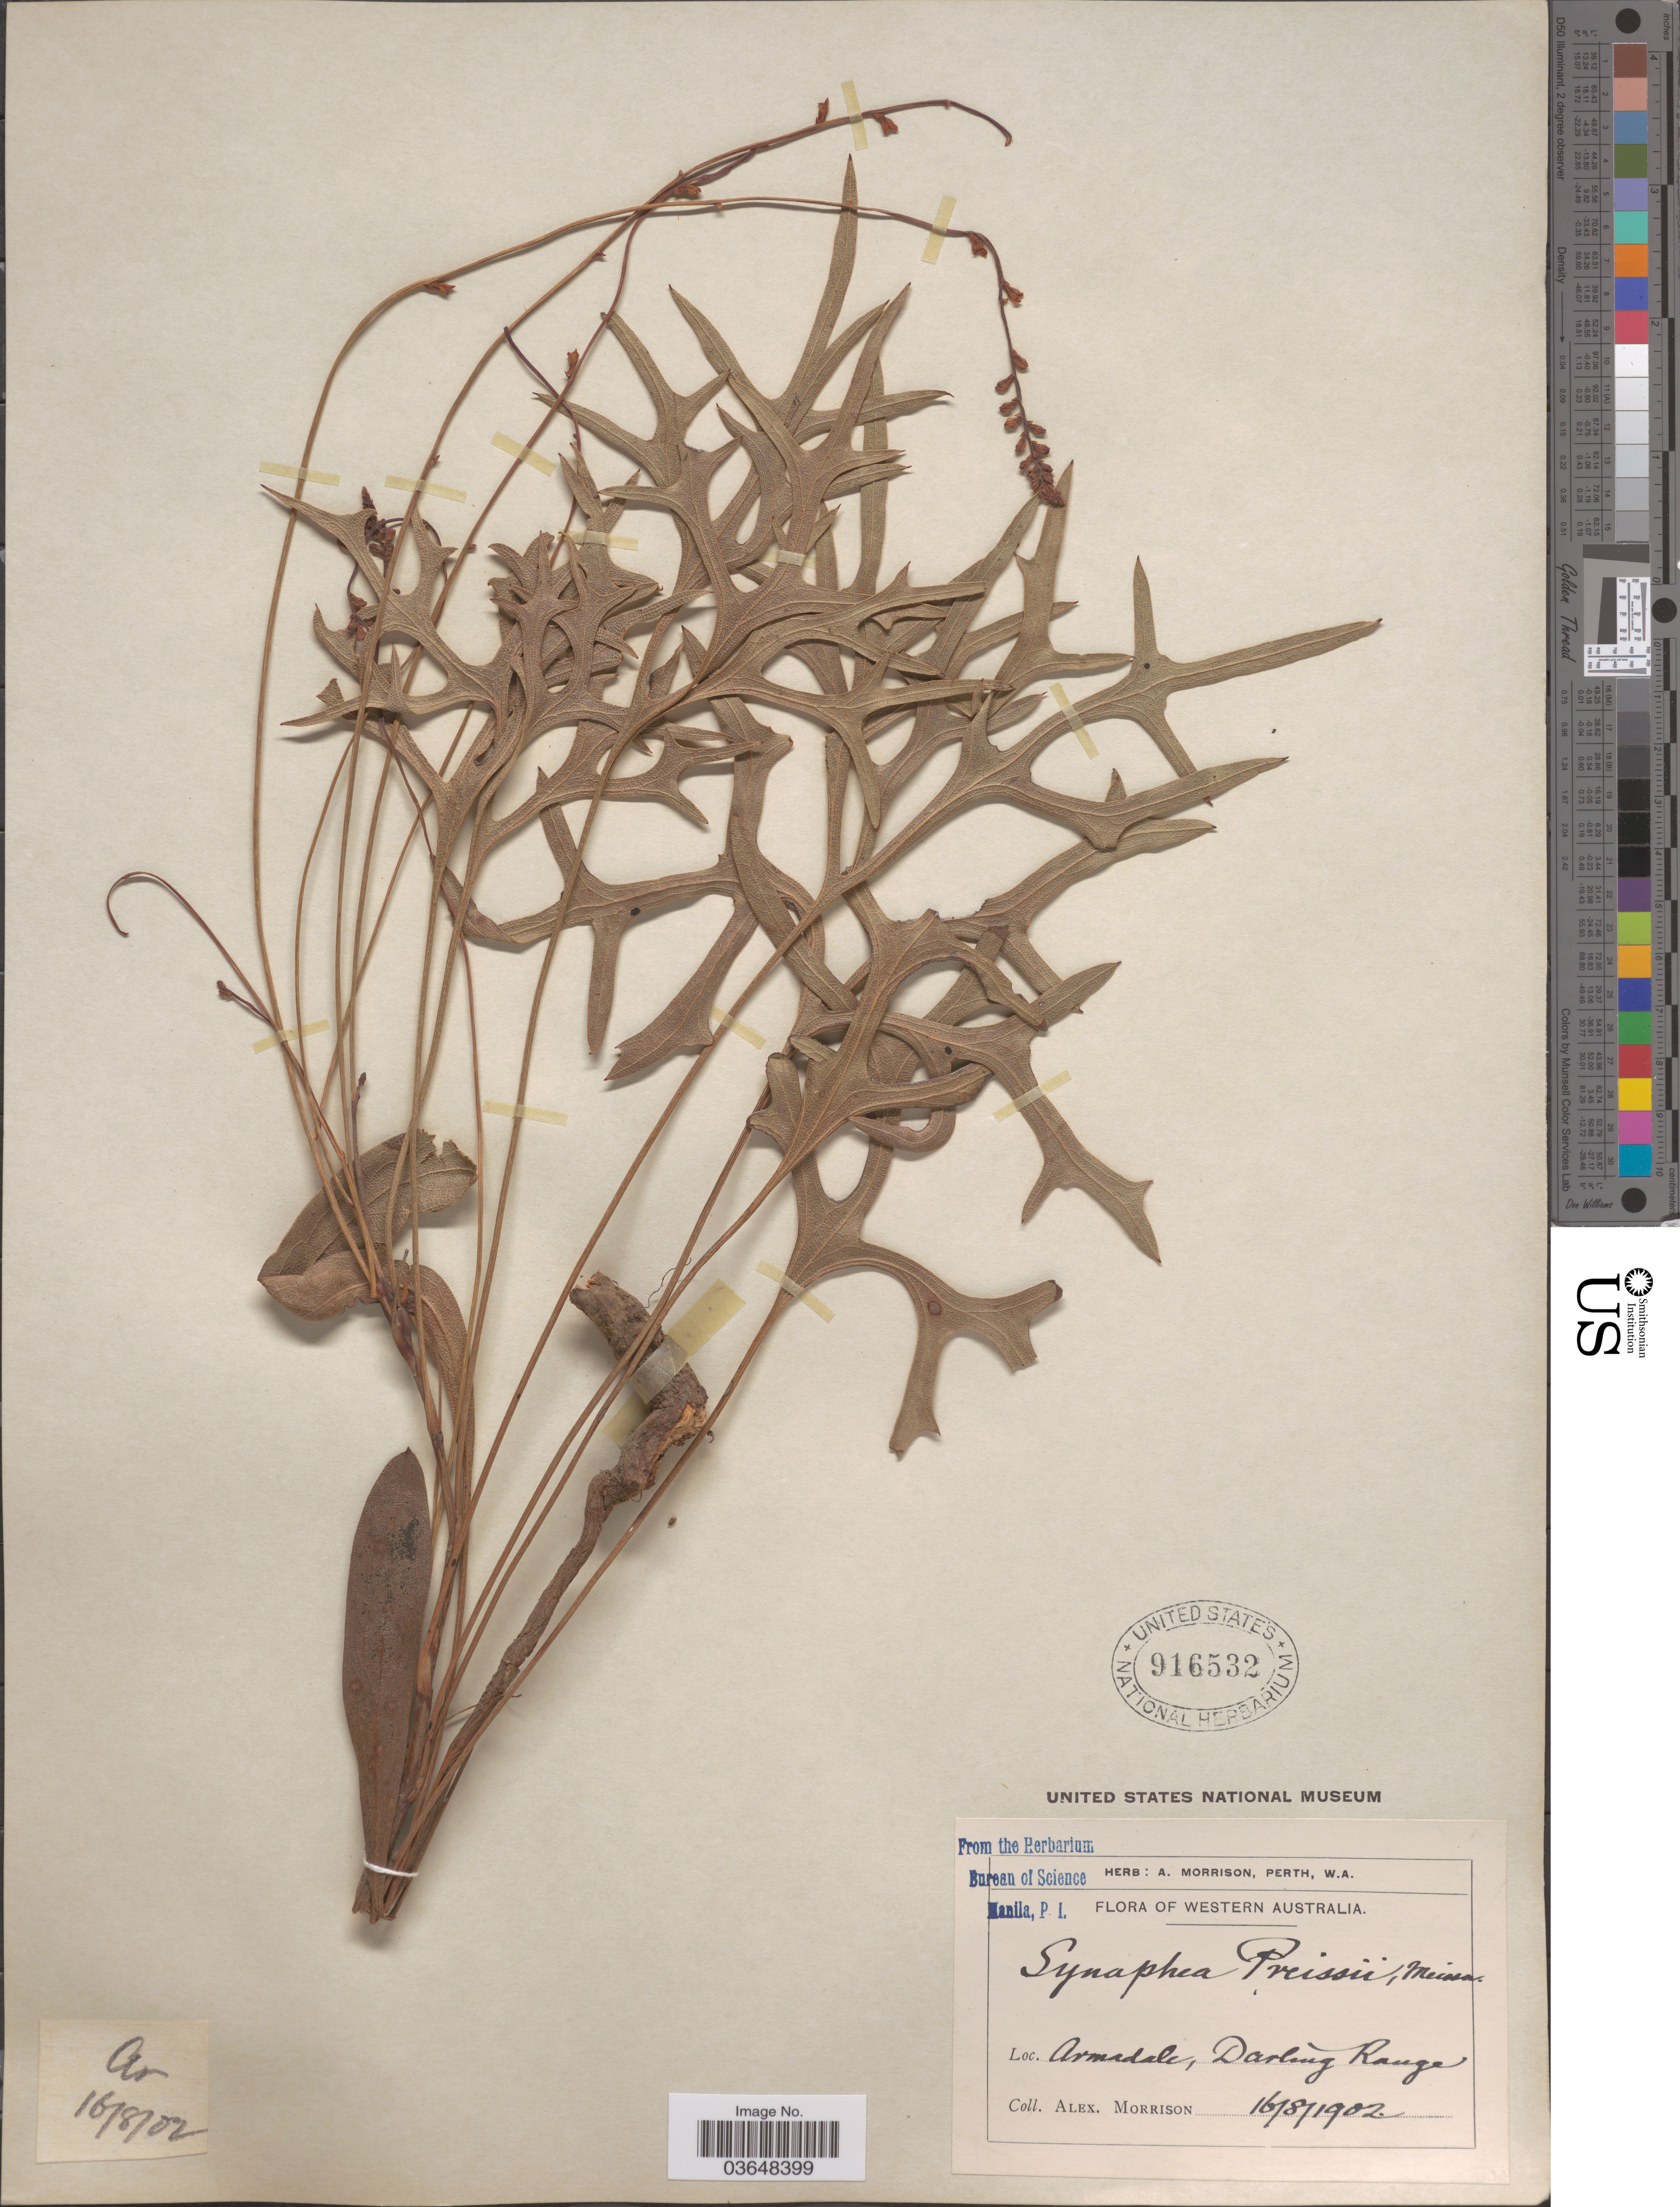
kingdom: Plantae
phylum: Tracheophyta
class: Magnoliopsida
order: Proteales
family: Proteaceae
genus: Synaphea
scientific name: Synaphea preissii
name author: Meisn.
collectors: A. Morrison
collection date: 1902-08-16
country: Australia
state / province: Western Australia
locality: Armadale, Darling Range.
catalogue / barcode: US 916532